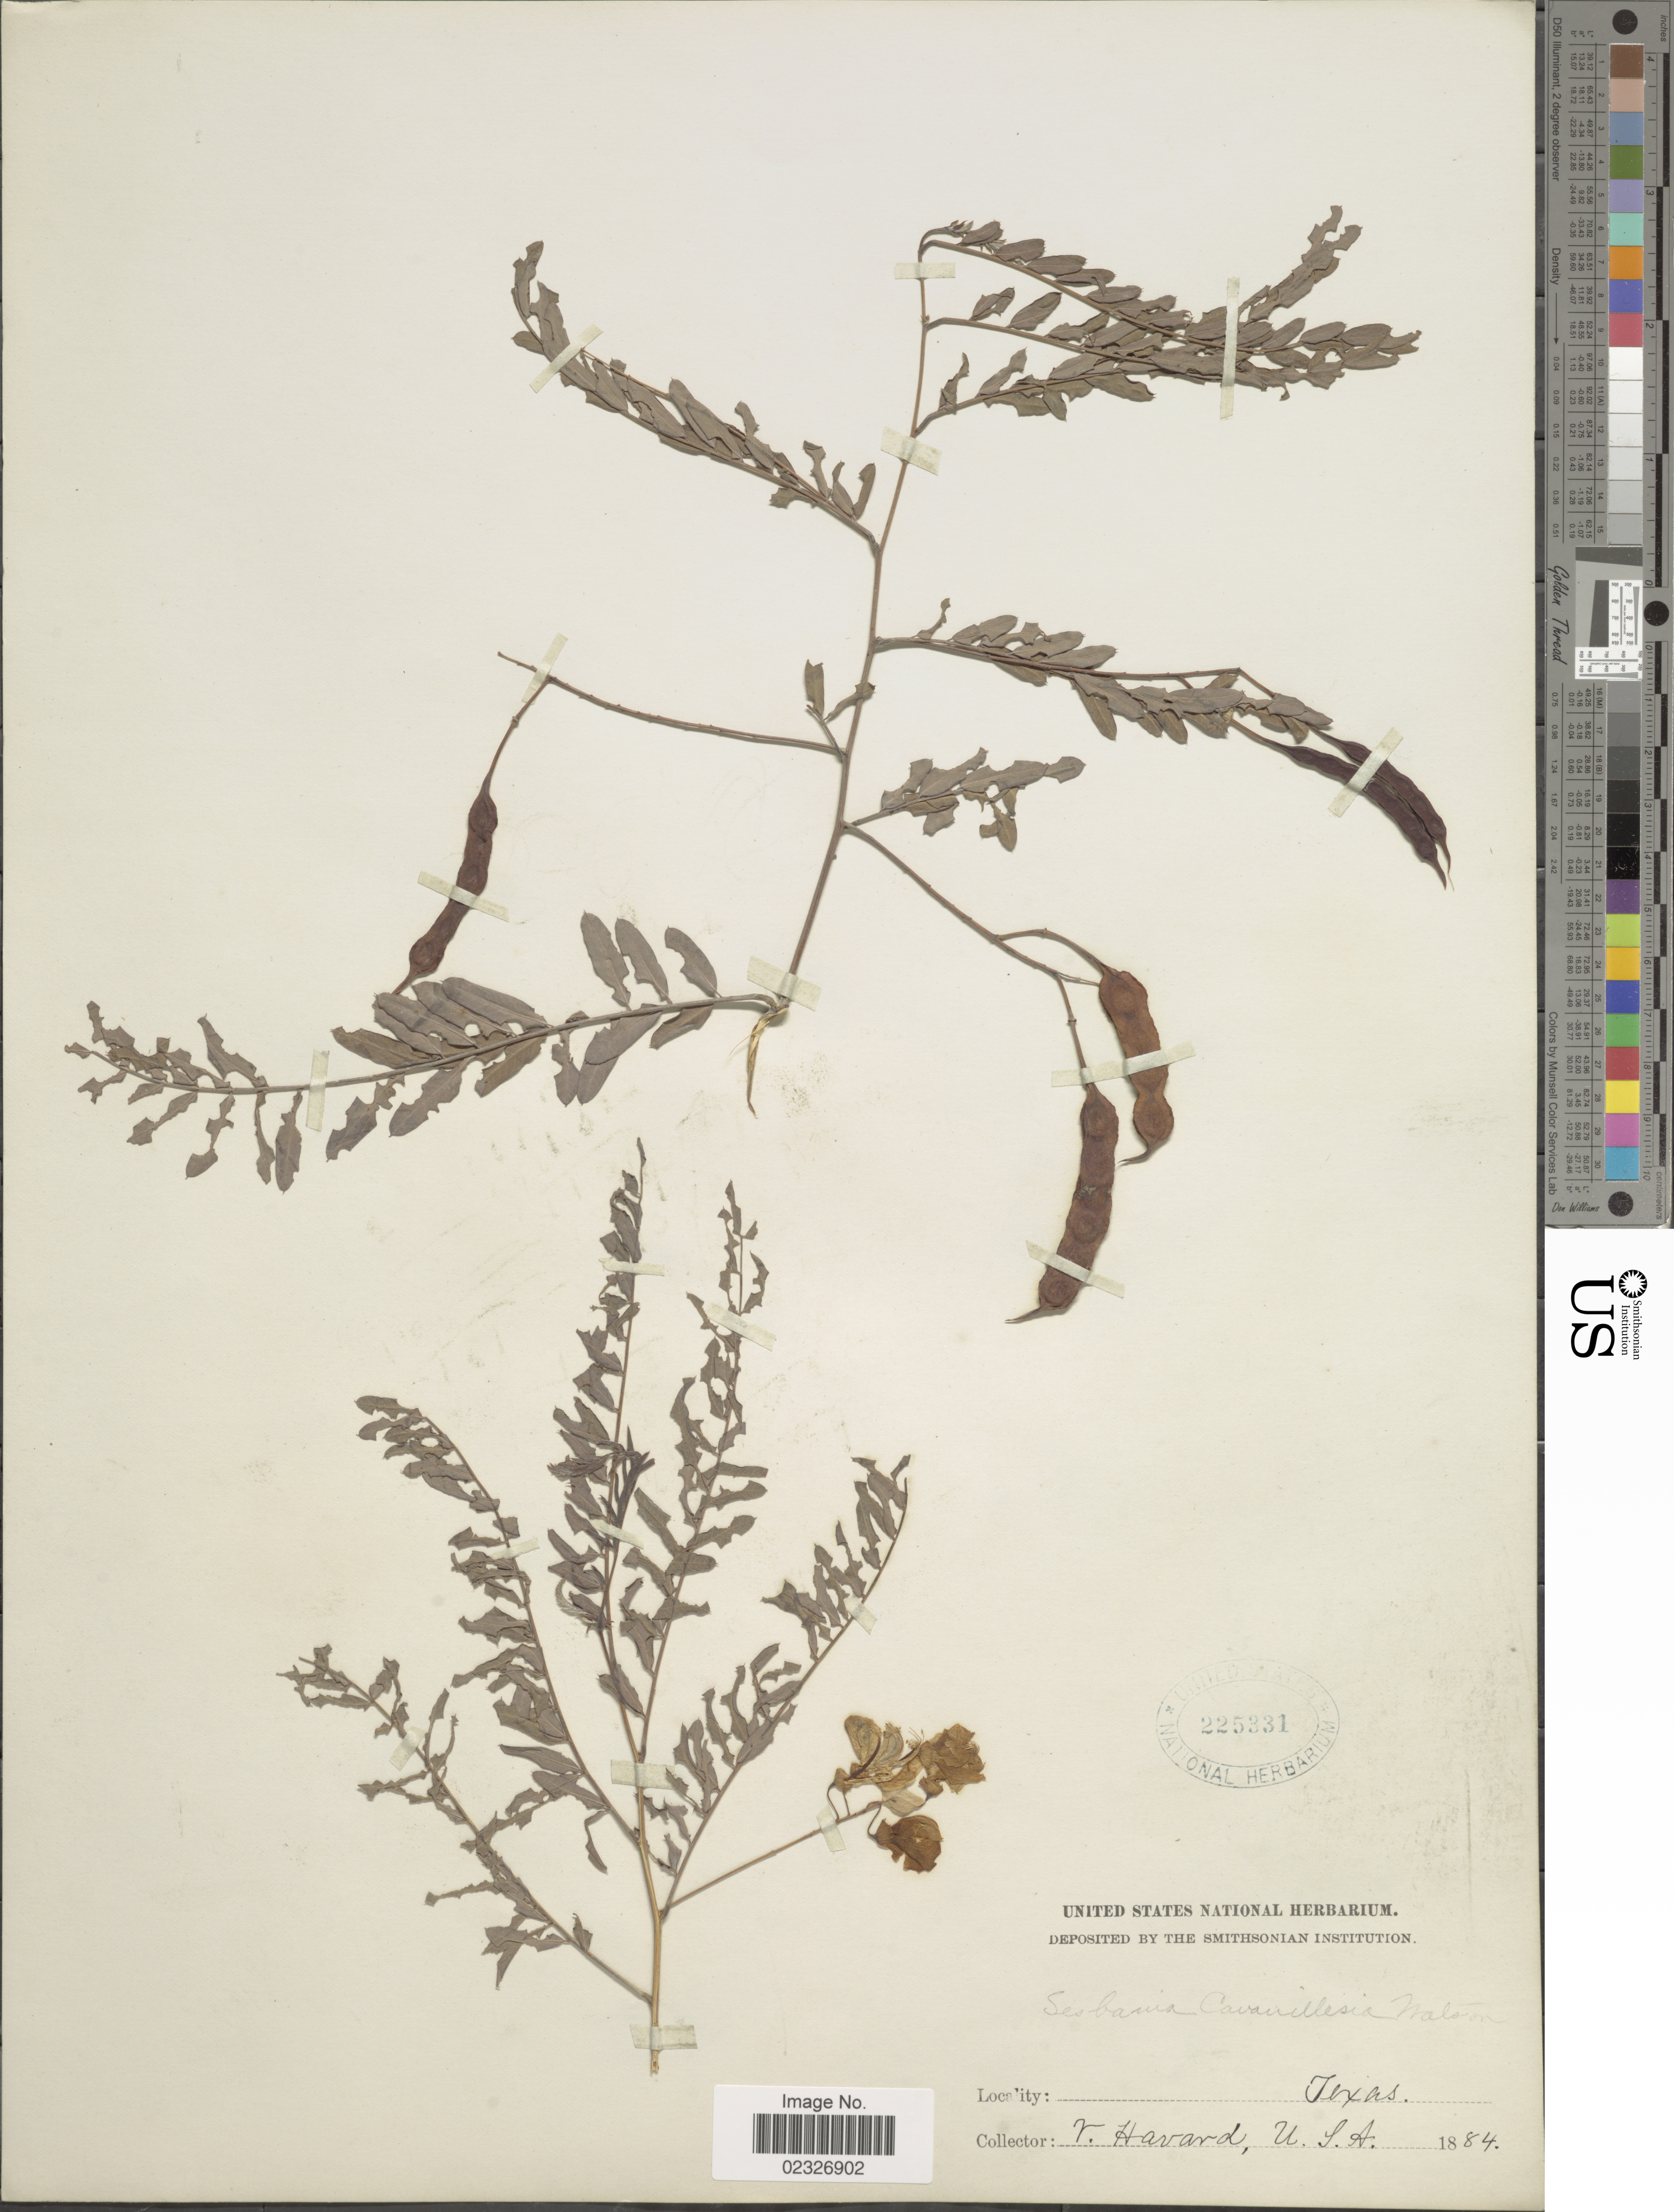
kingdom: Plantae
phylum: Tracheophyta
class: Magnoliopsida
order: Fabales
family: Fabaceae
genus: Sesbania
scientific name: Sesbania drummondii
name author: (Rydb.) Cory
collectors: V. Harvard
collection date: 1884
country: United States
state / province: Texas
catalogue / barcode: US 225331